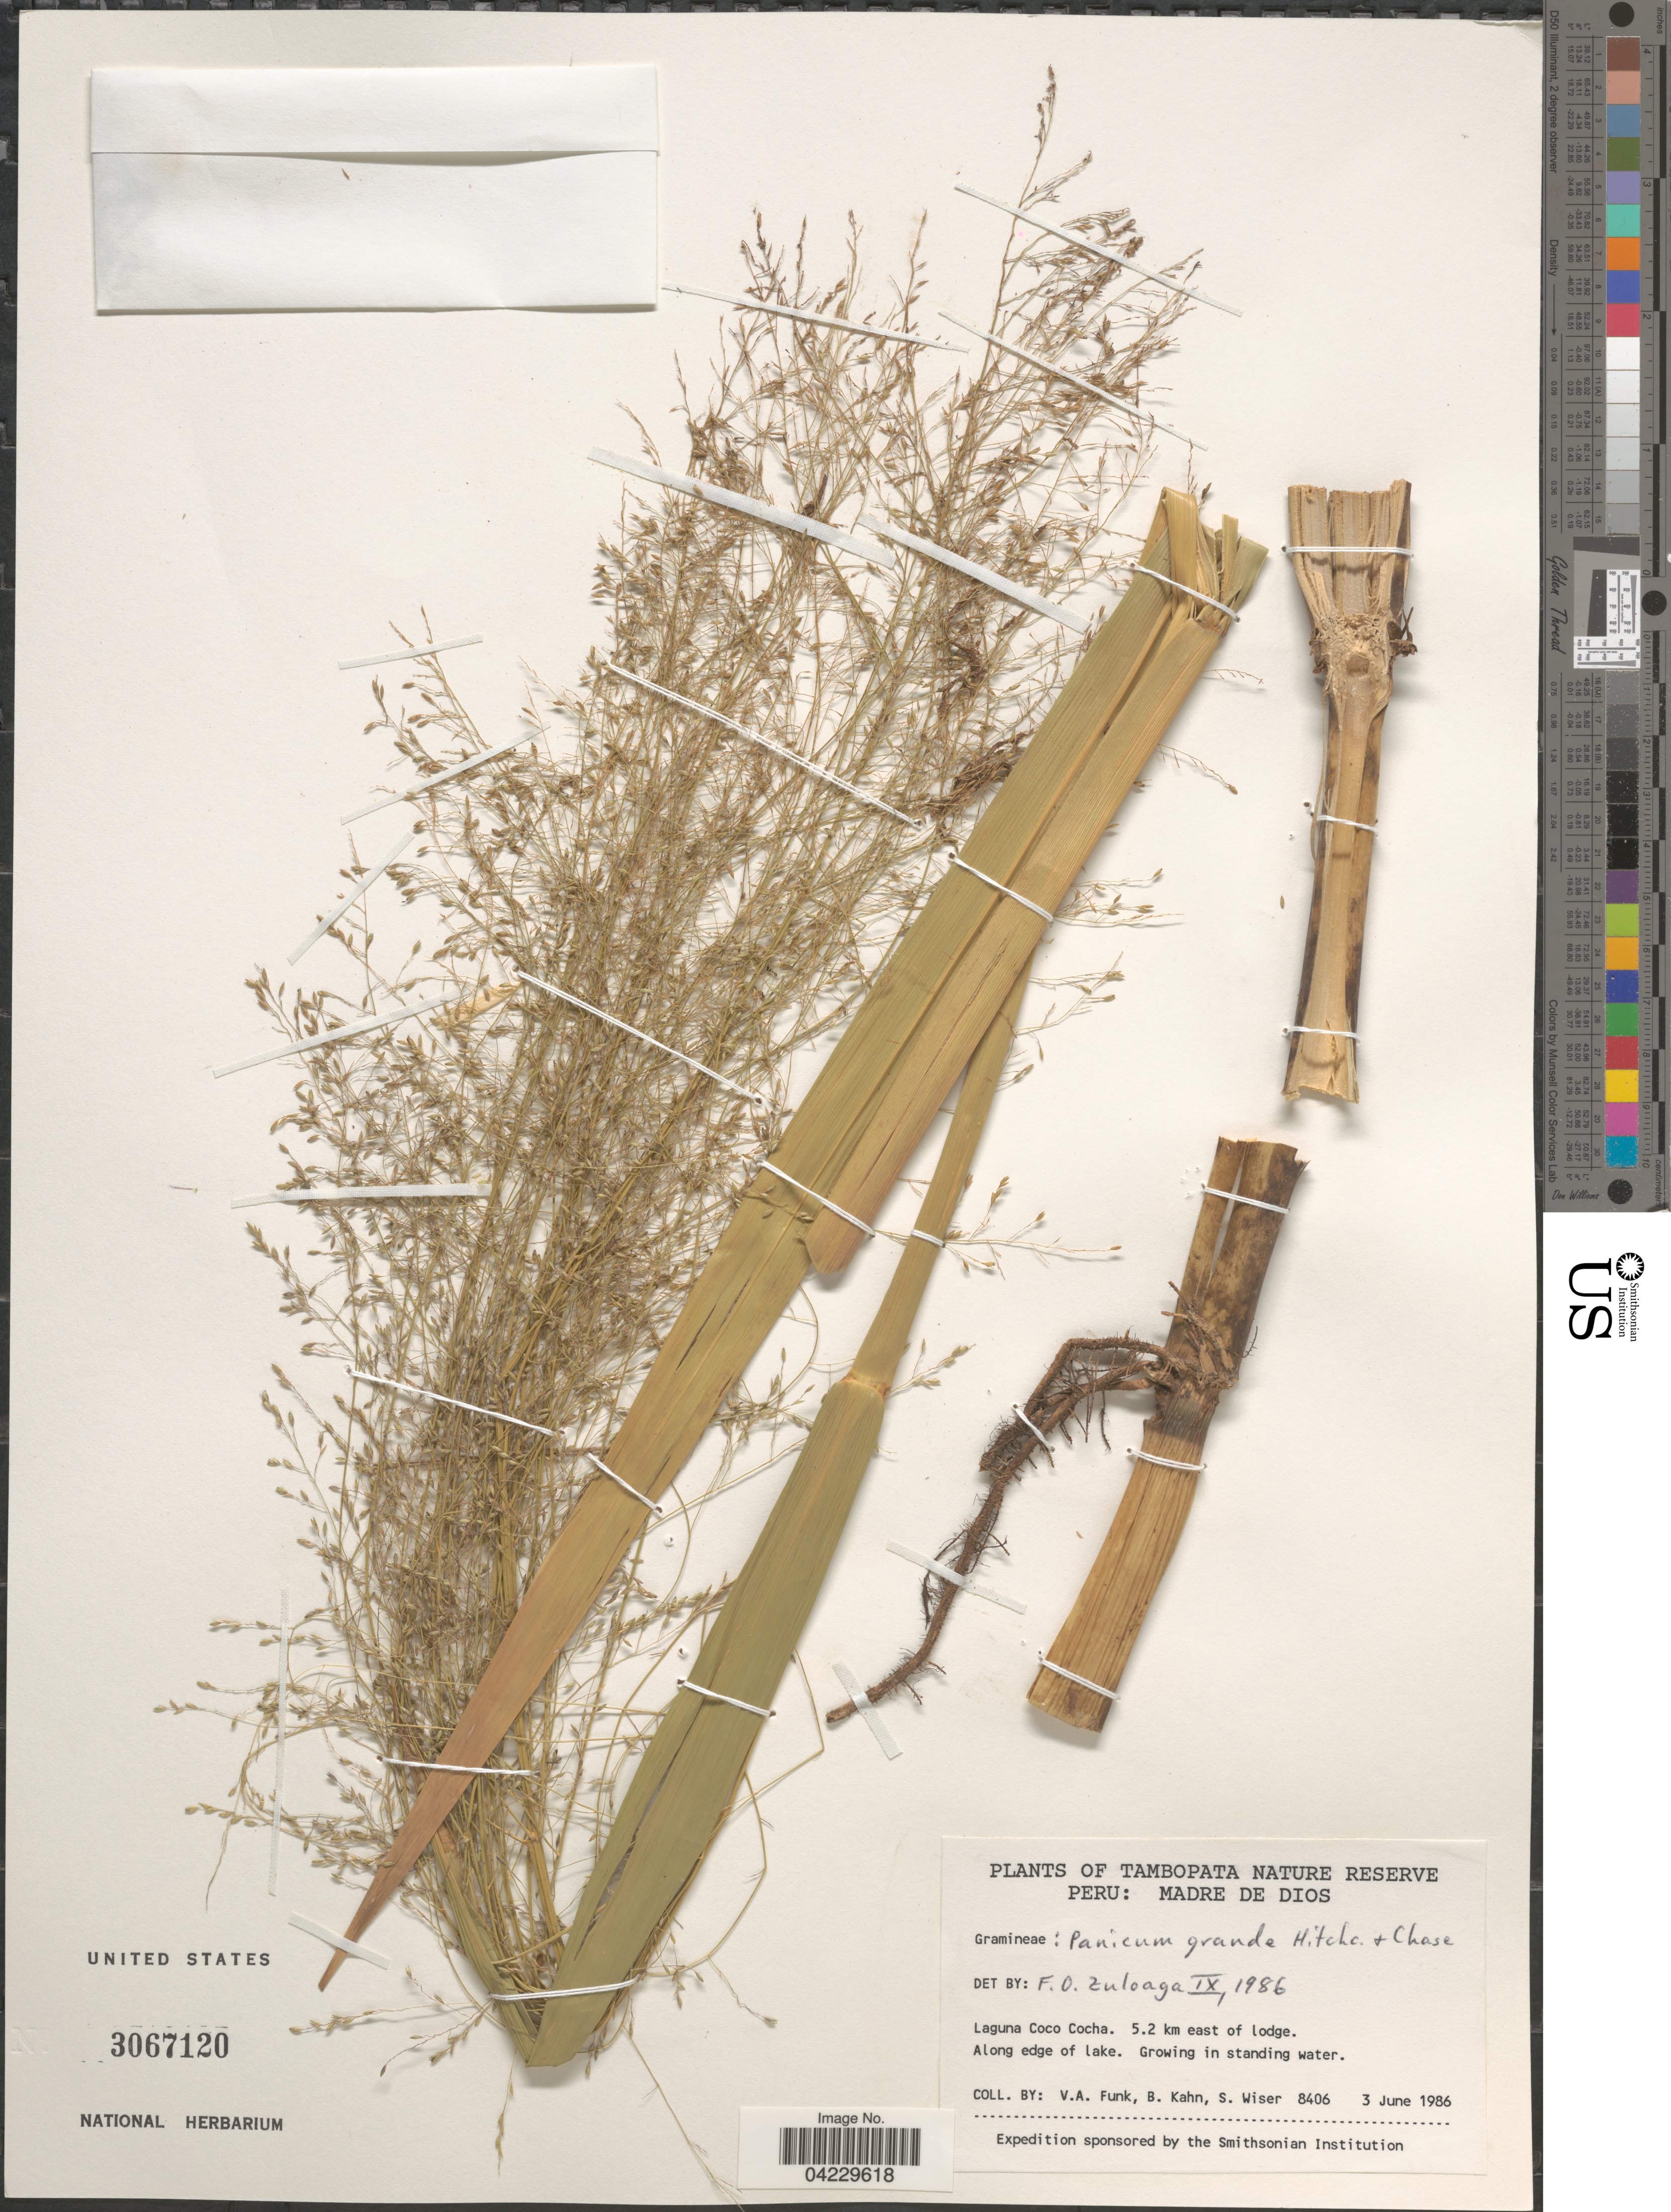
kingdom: Plantae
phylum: Tracheophyta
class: Liliopsida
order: Poales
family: Poaceae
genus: Hymenachne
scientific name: Hymenachne grandis ined. prp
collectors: V. Funk, B. Kahn & S. Wiser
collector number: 8406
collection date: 1986-06-03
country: Peru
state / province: Madre de Dios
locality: Tambopata Nature Reserve. Laguna Coco Cocha. 5.2 km east of lodge.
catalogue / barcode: US 3067120